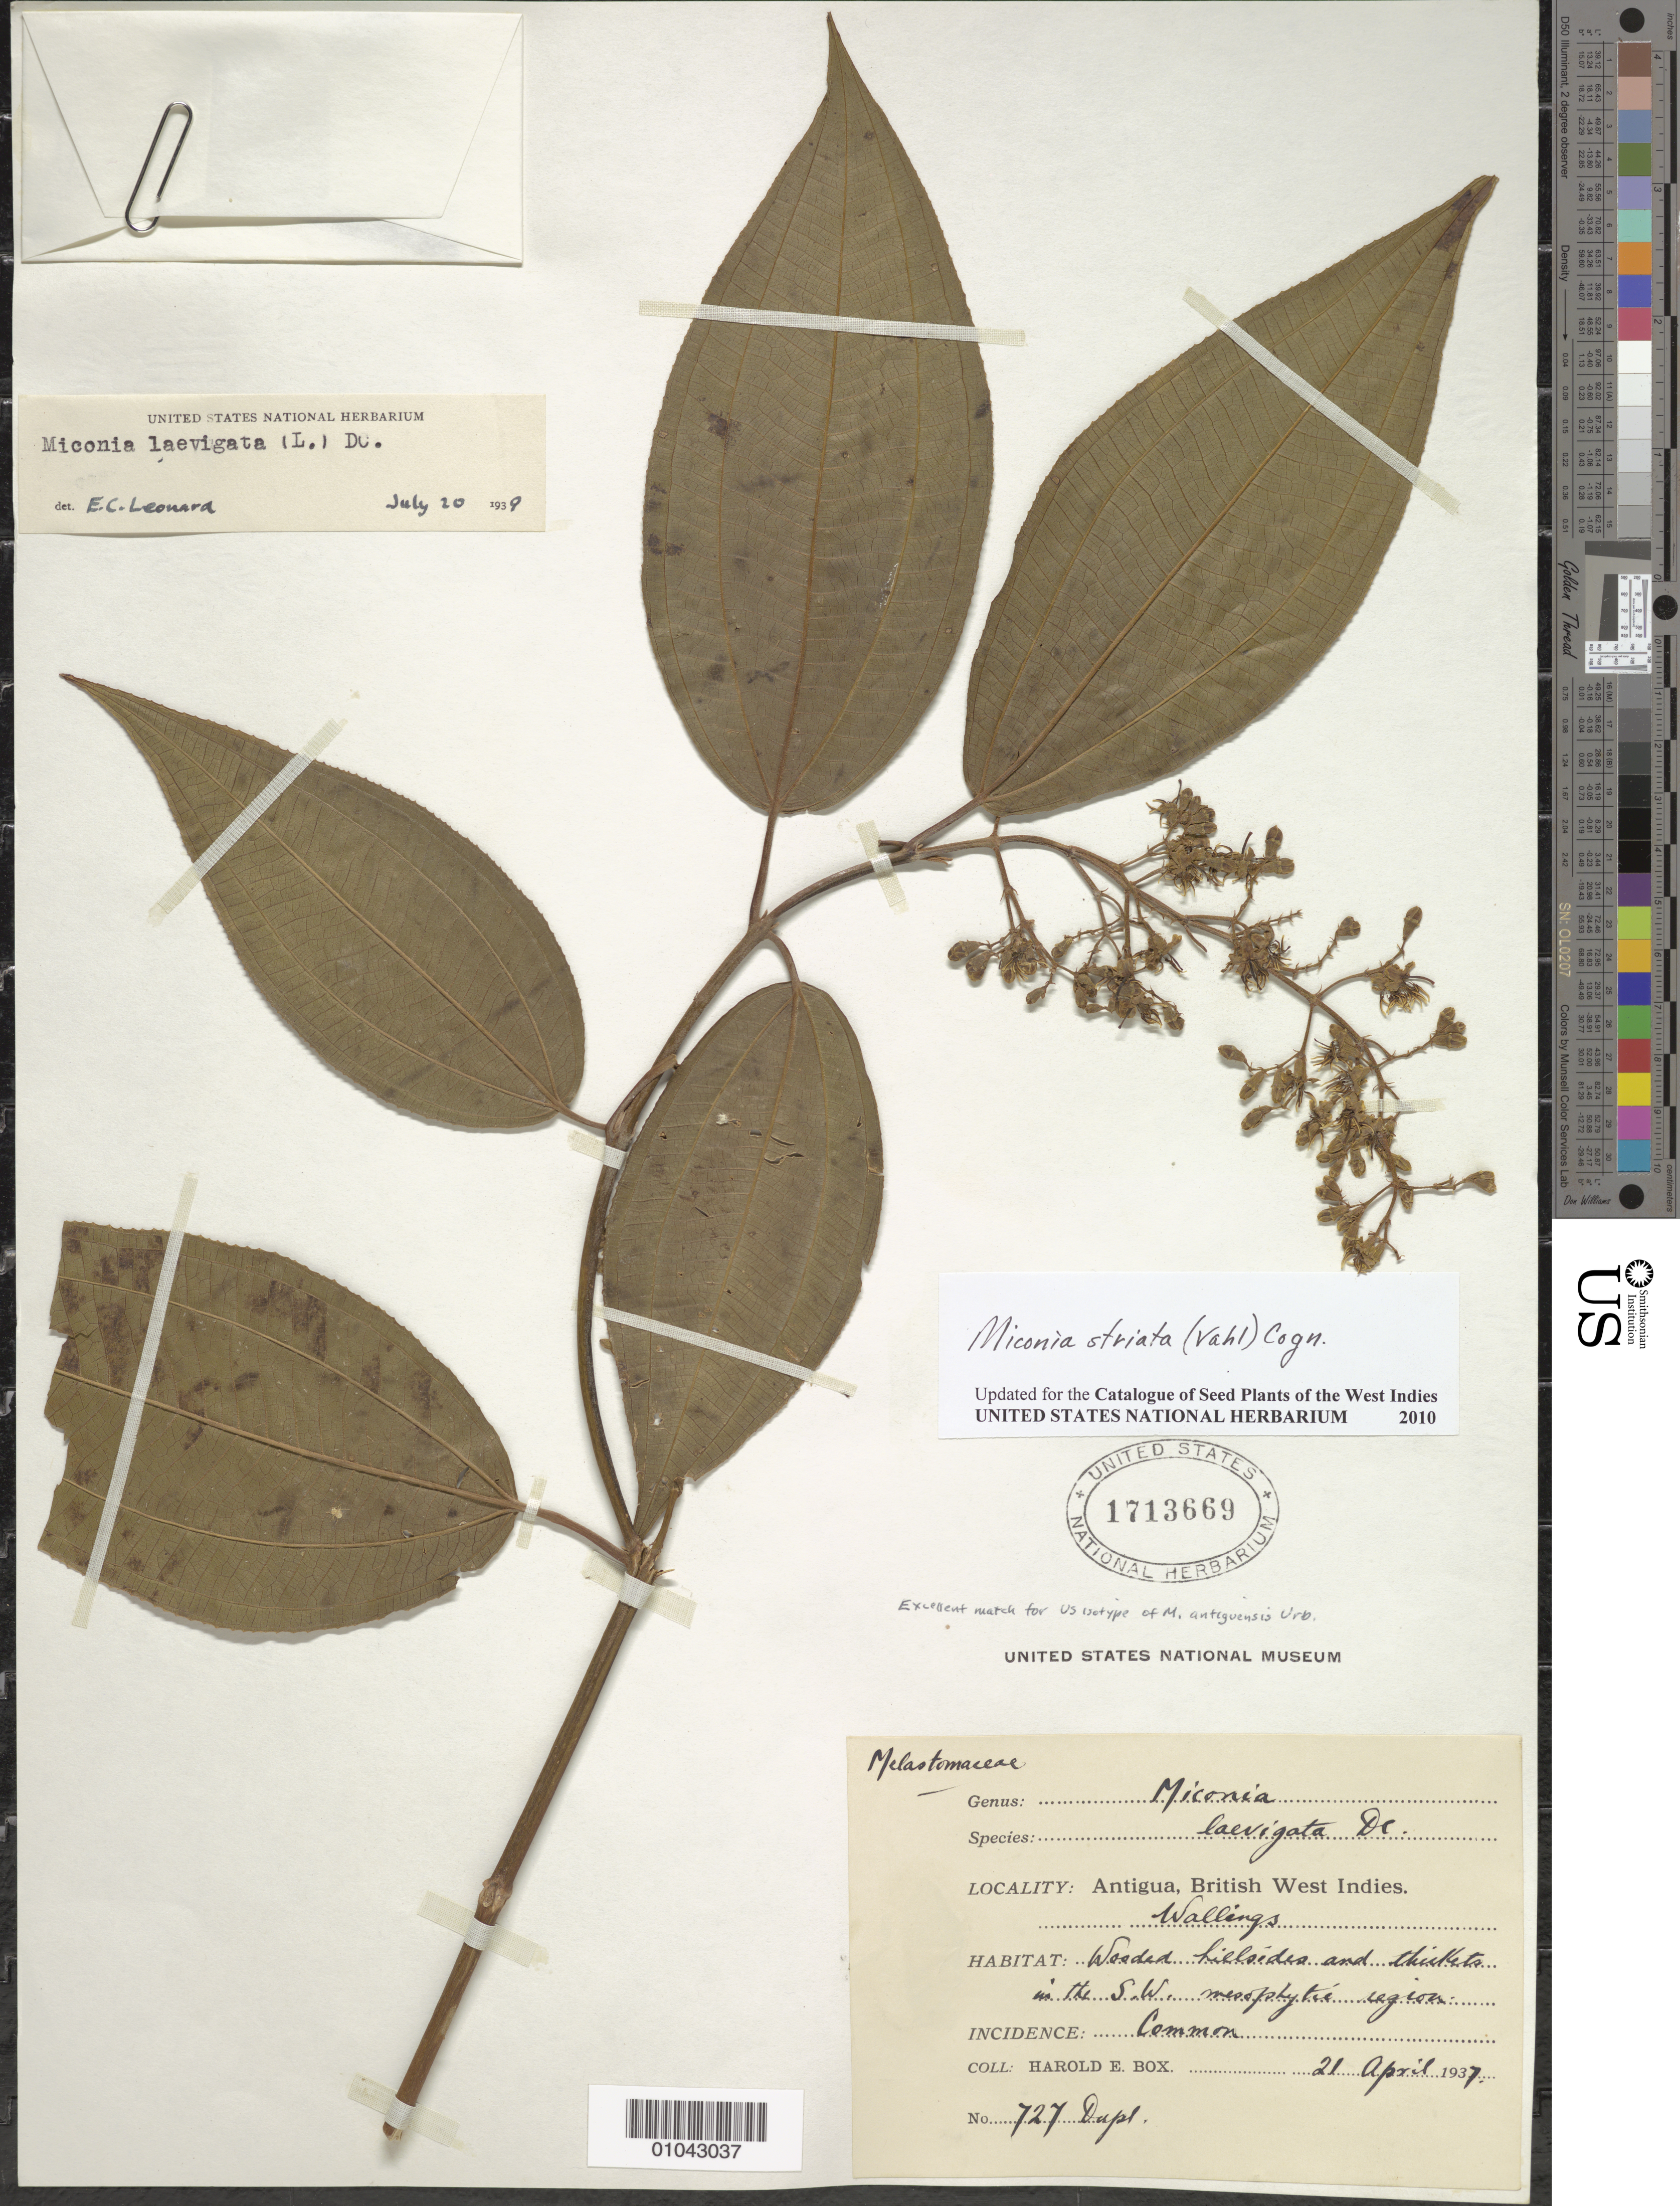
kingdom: Plantae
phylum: Tracheophyta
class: Magnoliopsida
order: Myrtales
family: Melastomataceae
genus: Miconia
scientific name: Miconia striata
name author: (Vahl) Cogn.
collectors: H. E. Box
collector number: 727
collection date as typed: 21 Apr 1937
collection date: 1937-04-21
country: Antigua and Barbuda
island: Antigua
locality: Wallings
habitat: Wooded hillsides and thickets in the SW mesophytic region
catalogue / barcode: US 1713669